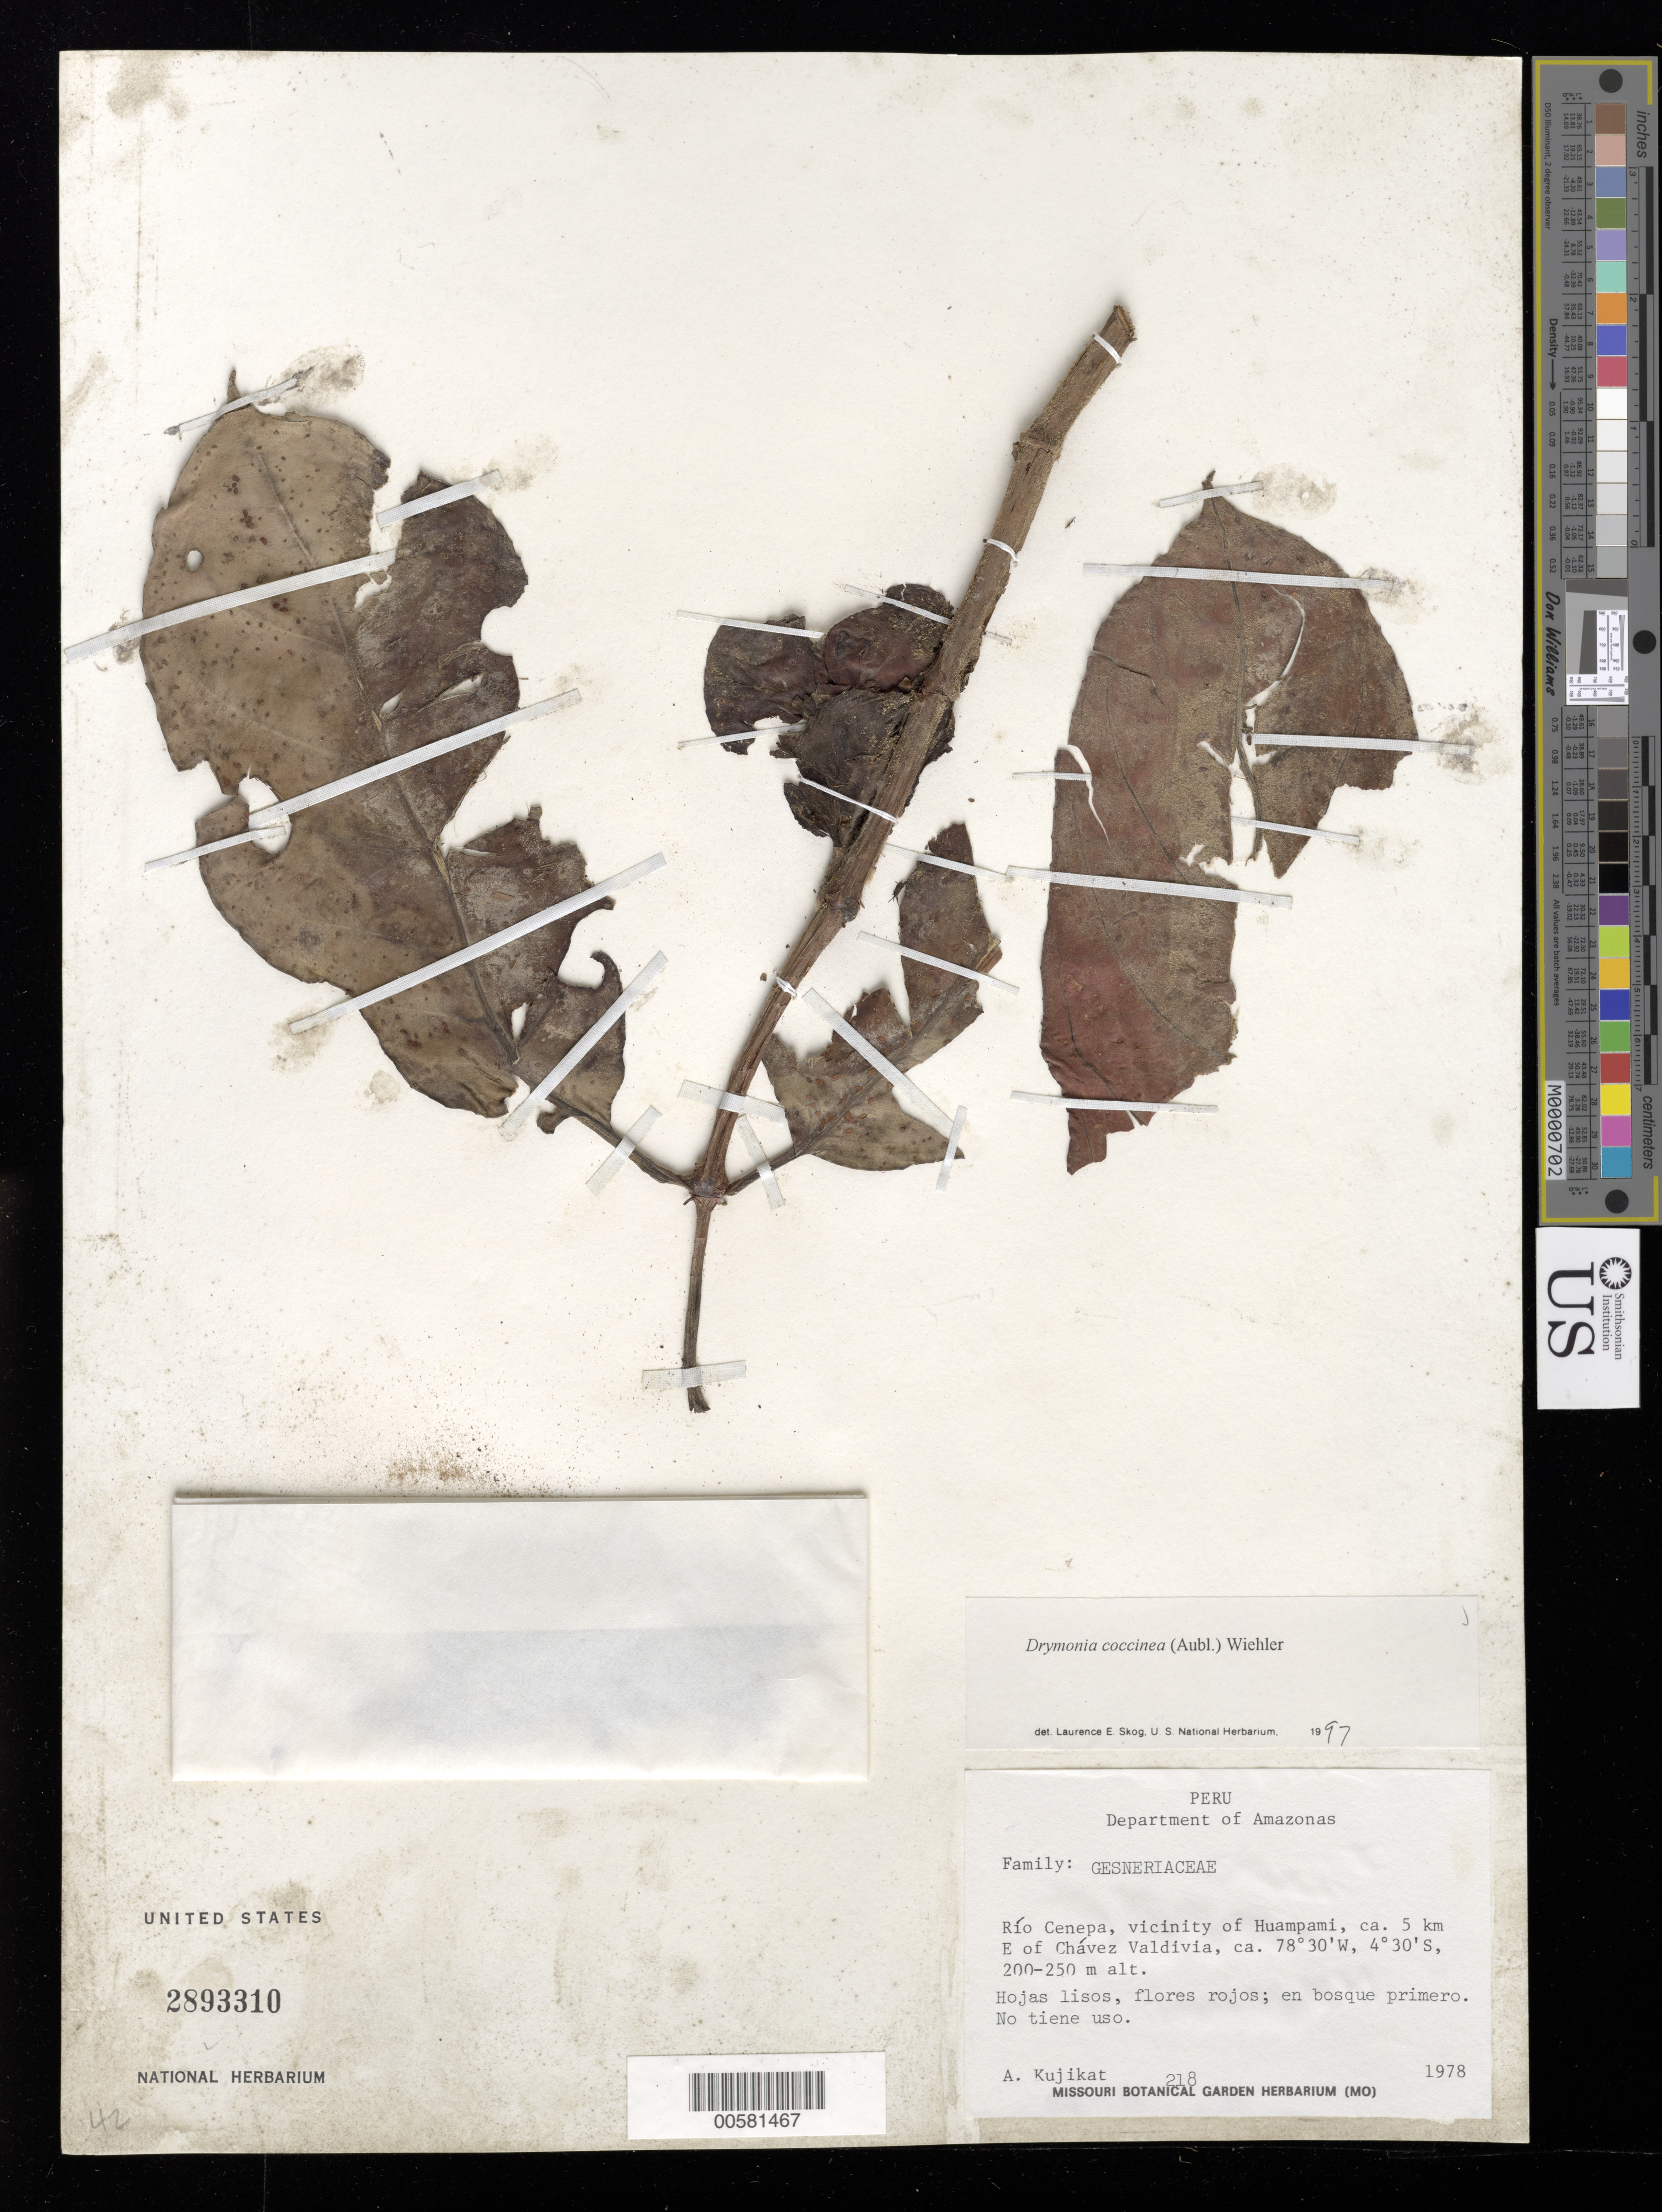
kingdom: Plantae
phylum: Tracheophyta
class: Magnoliopsida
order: Lamiales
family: Gesneriaceae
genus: Drymonia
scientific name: Drymonia affinis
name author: (Mansf.) Wiehler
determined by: Skog, Laurence E.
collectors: A. Kujikat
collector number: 218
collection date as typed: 1978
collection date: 1978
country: Peru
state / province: Amazonas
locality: Río Cenepa, vicinity of Huampami, ca. 5 km E of Chávez Valdivia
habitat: En bosque primero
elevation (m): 200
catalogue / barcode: US 2893310